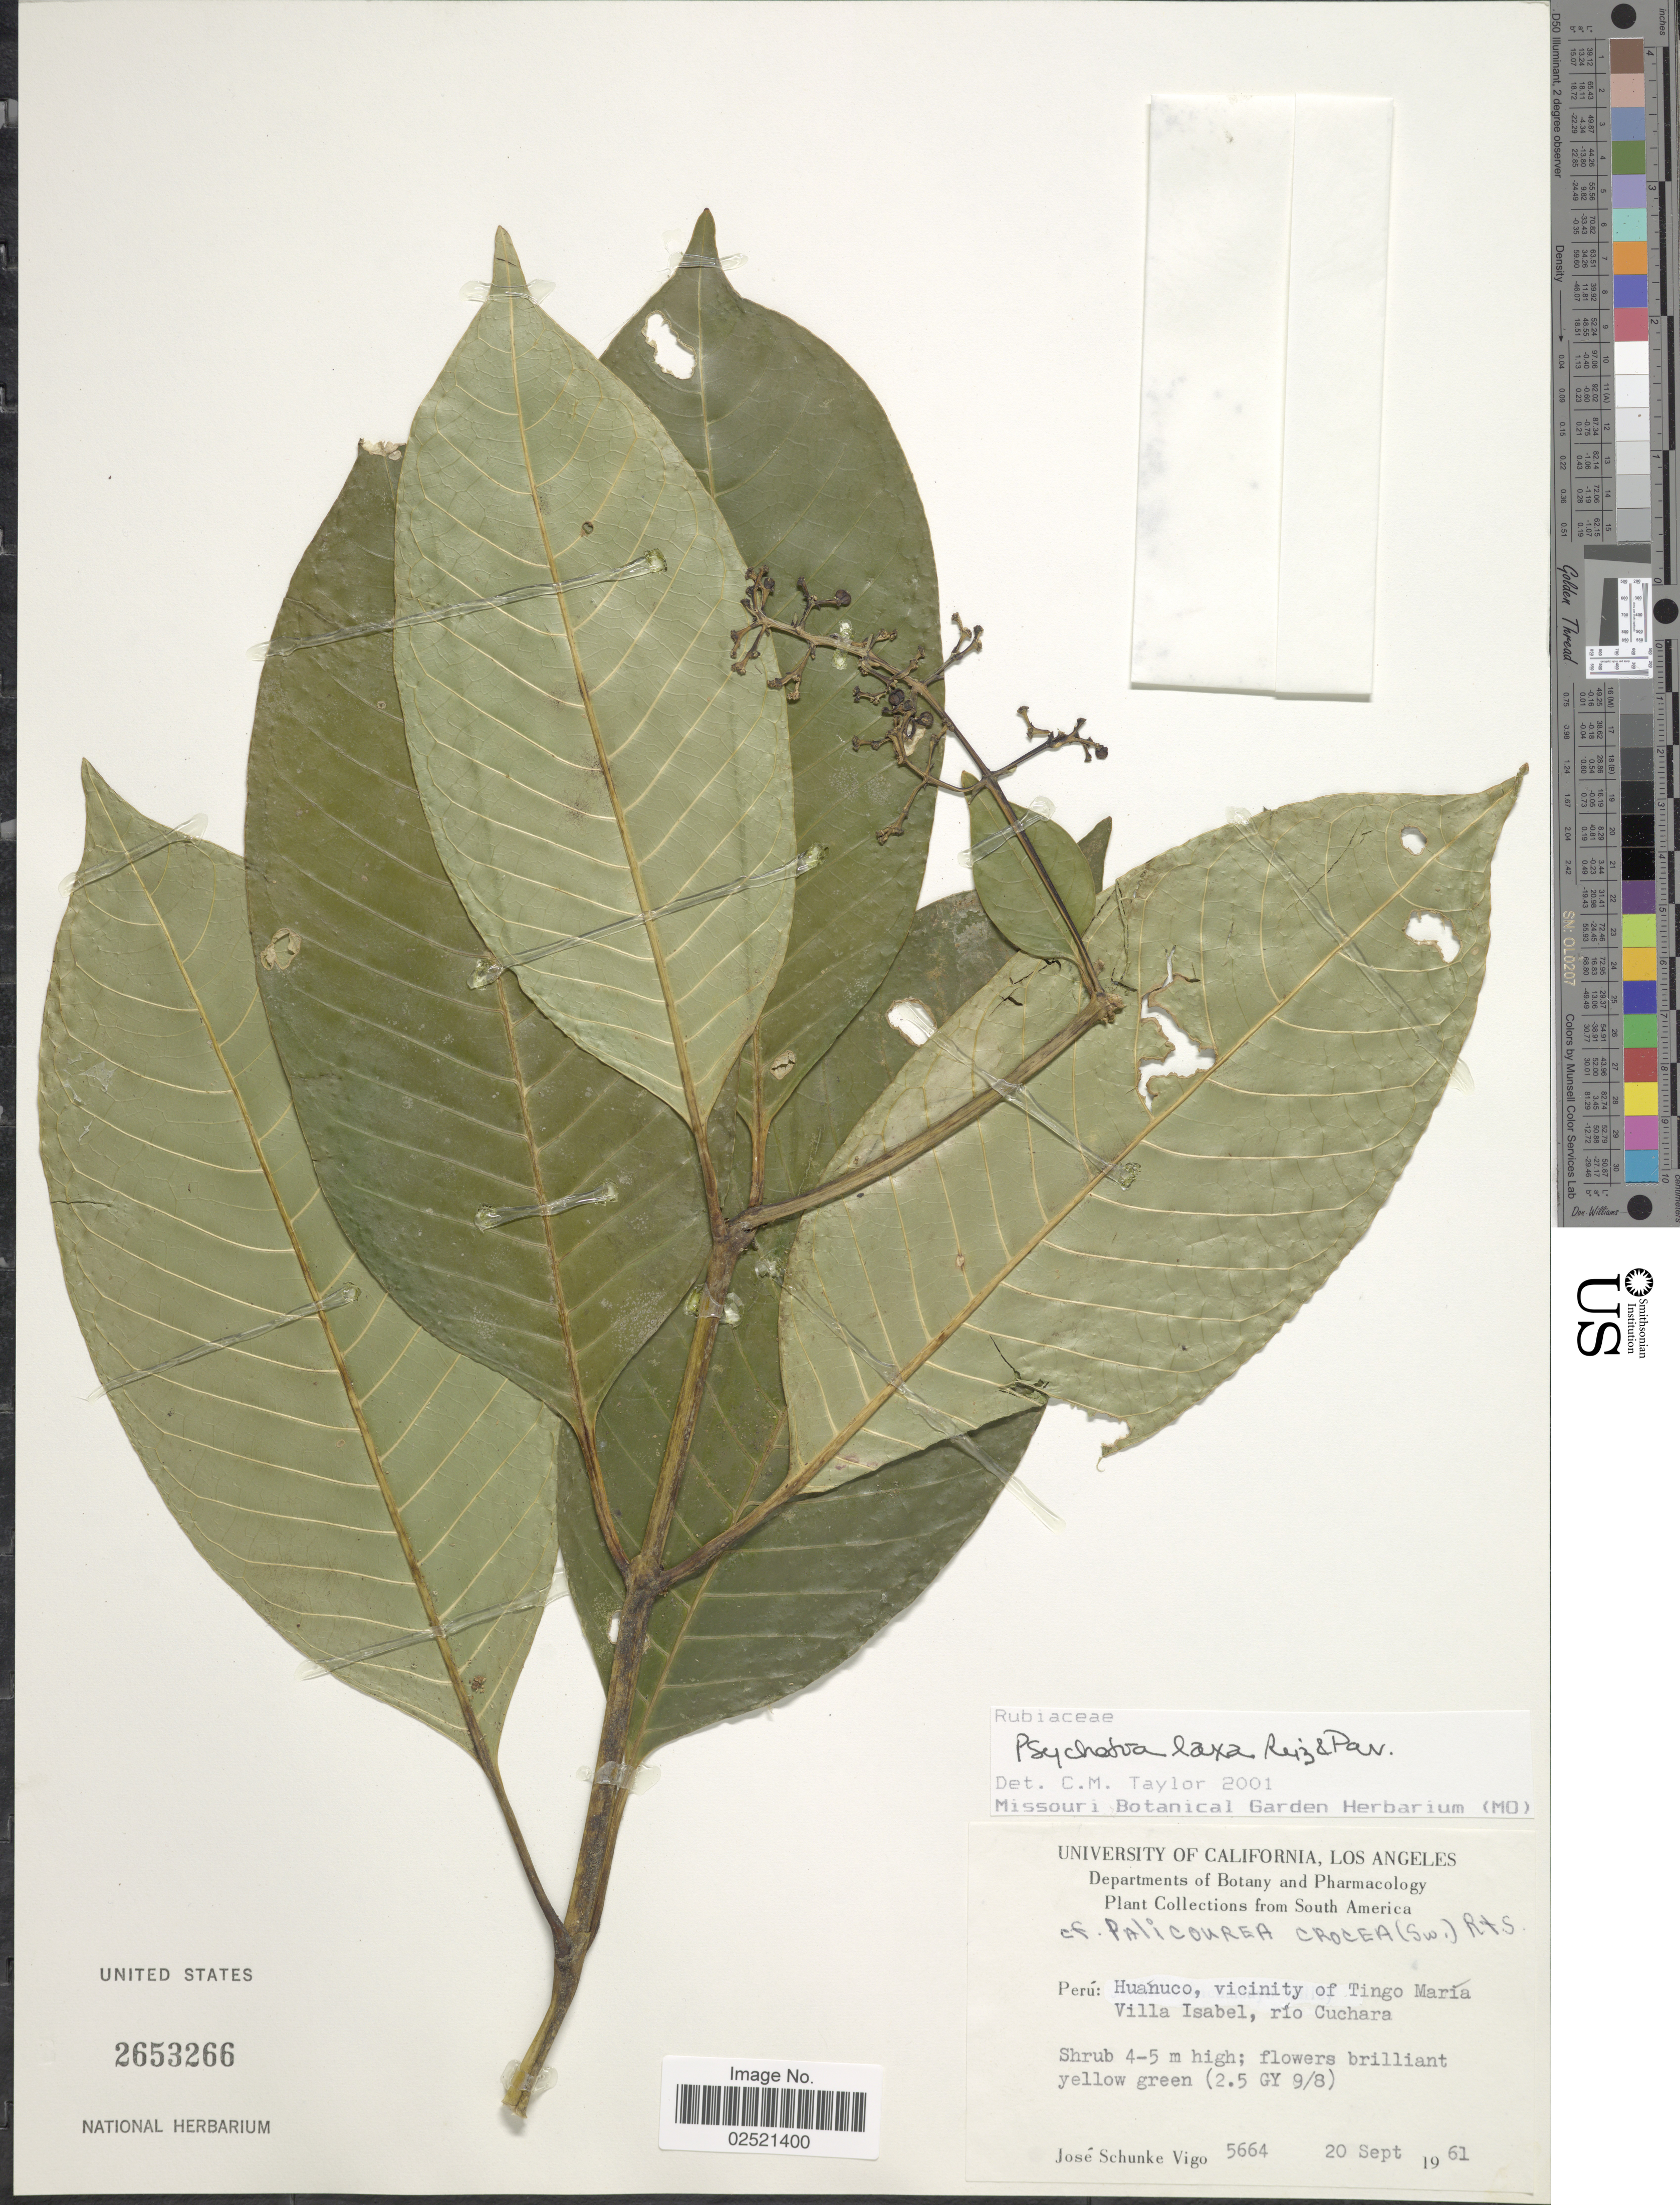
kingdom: Plantae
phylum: Tracheophyta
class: Magnoliopsida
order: Gentianales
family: Rubiaceae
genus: Psychotria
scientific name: Psychotria laxa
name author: Sw.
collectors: J. Schunke Vigo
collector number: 5664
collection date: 1961-09-20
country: Peru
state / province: Huánuco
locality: Vicinity of Tingo Maria, Villa Isabel, rio Cuchara.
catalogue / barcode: US 2653266